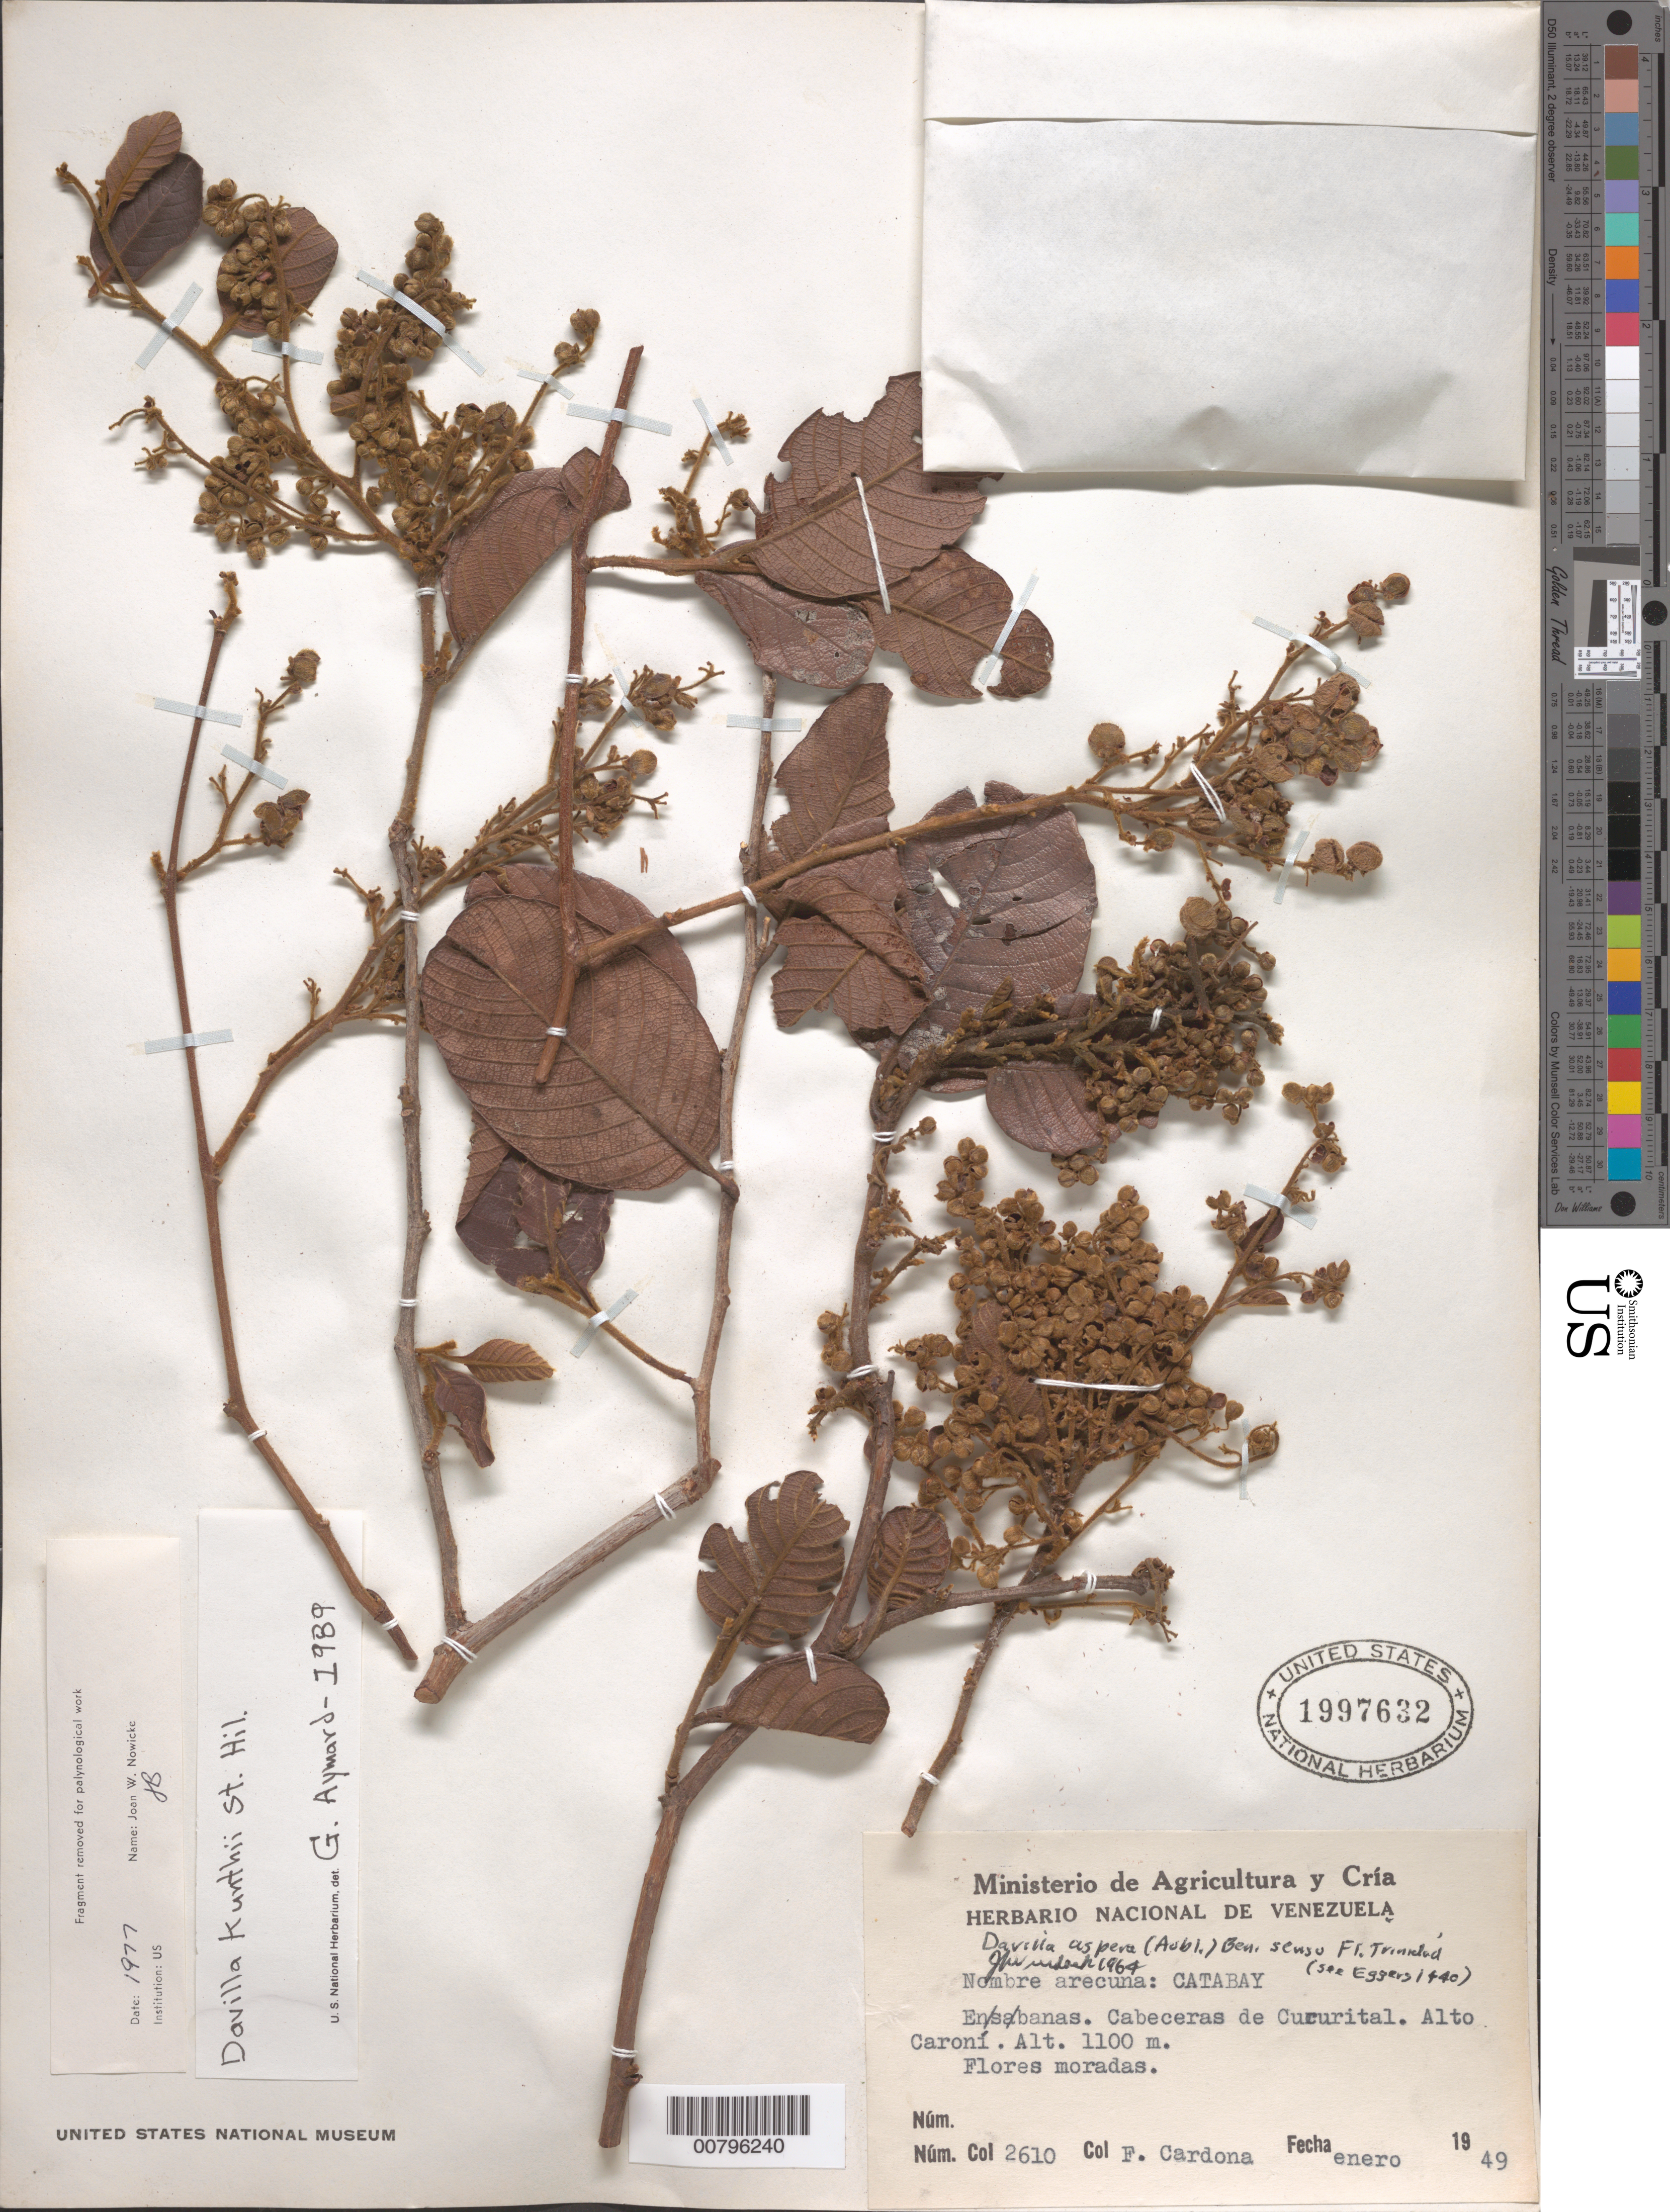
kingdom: Plantae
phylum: Tracheophyta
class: Magnoliopsida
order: Dilleniales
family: Dilleniaceae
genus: Davilla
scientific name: Davilla kunthii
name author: A. St.-Hil.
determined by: Aymard C., G. A., (PORT), Univ. Nac. Exp. de los Llanos Ezequiel Zamora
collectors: F. Cardona Puig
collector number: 2610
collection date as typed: Jan-49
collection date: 1949-01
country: Venezuela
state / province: Bolívar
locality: Río Cucuital, Alto Río Caroní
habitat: Sabanas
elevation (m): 1100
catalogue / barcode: US 1997632